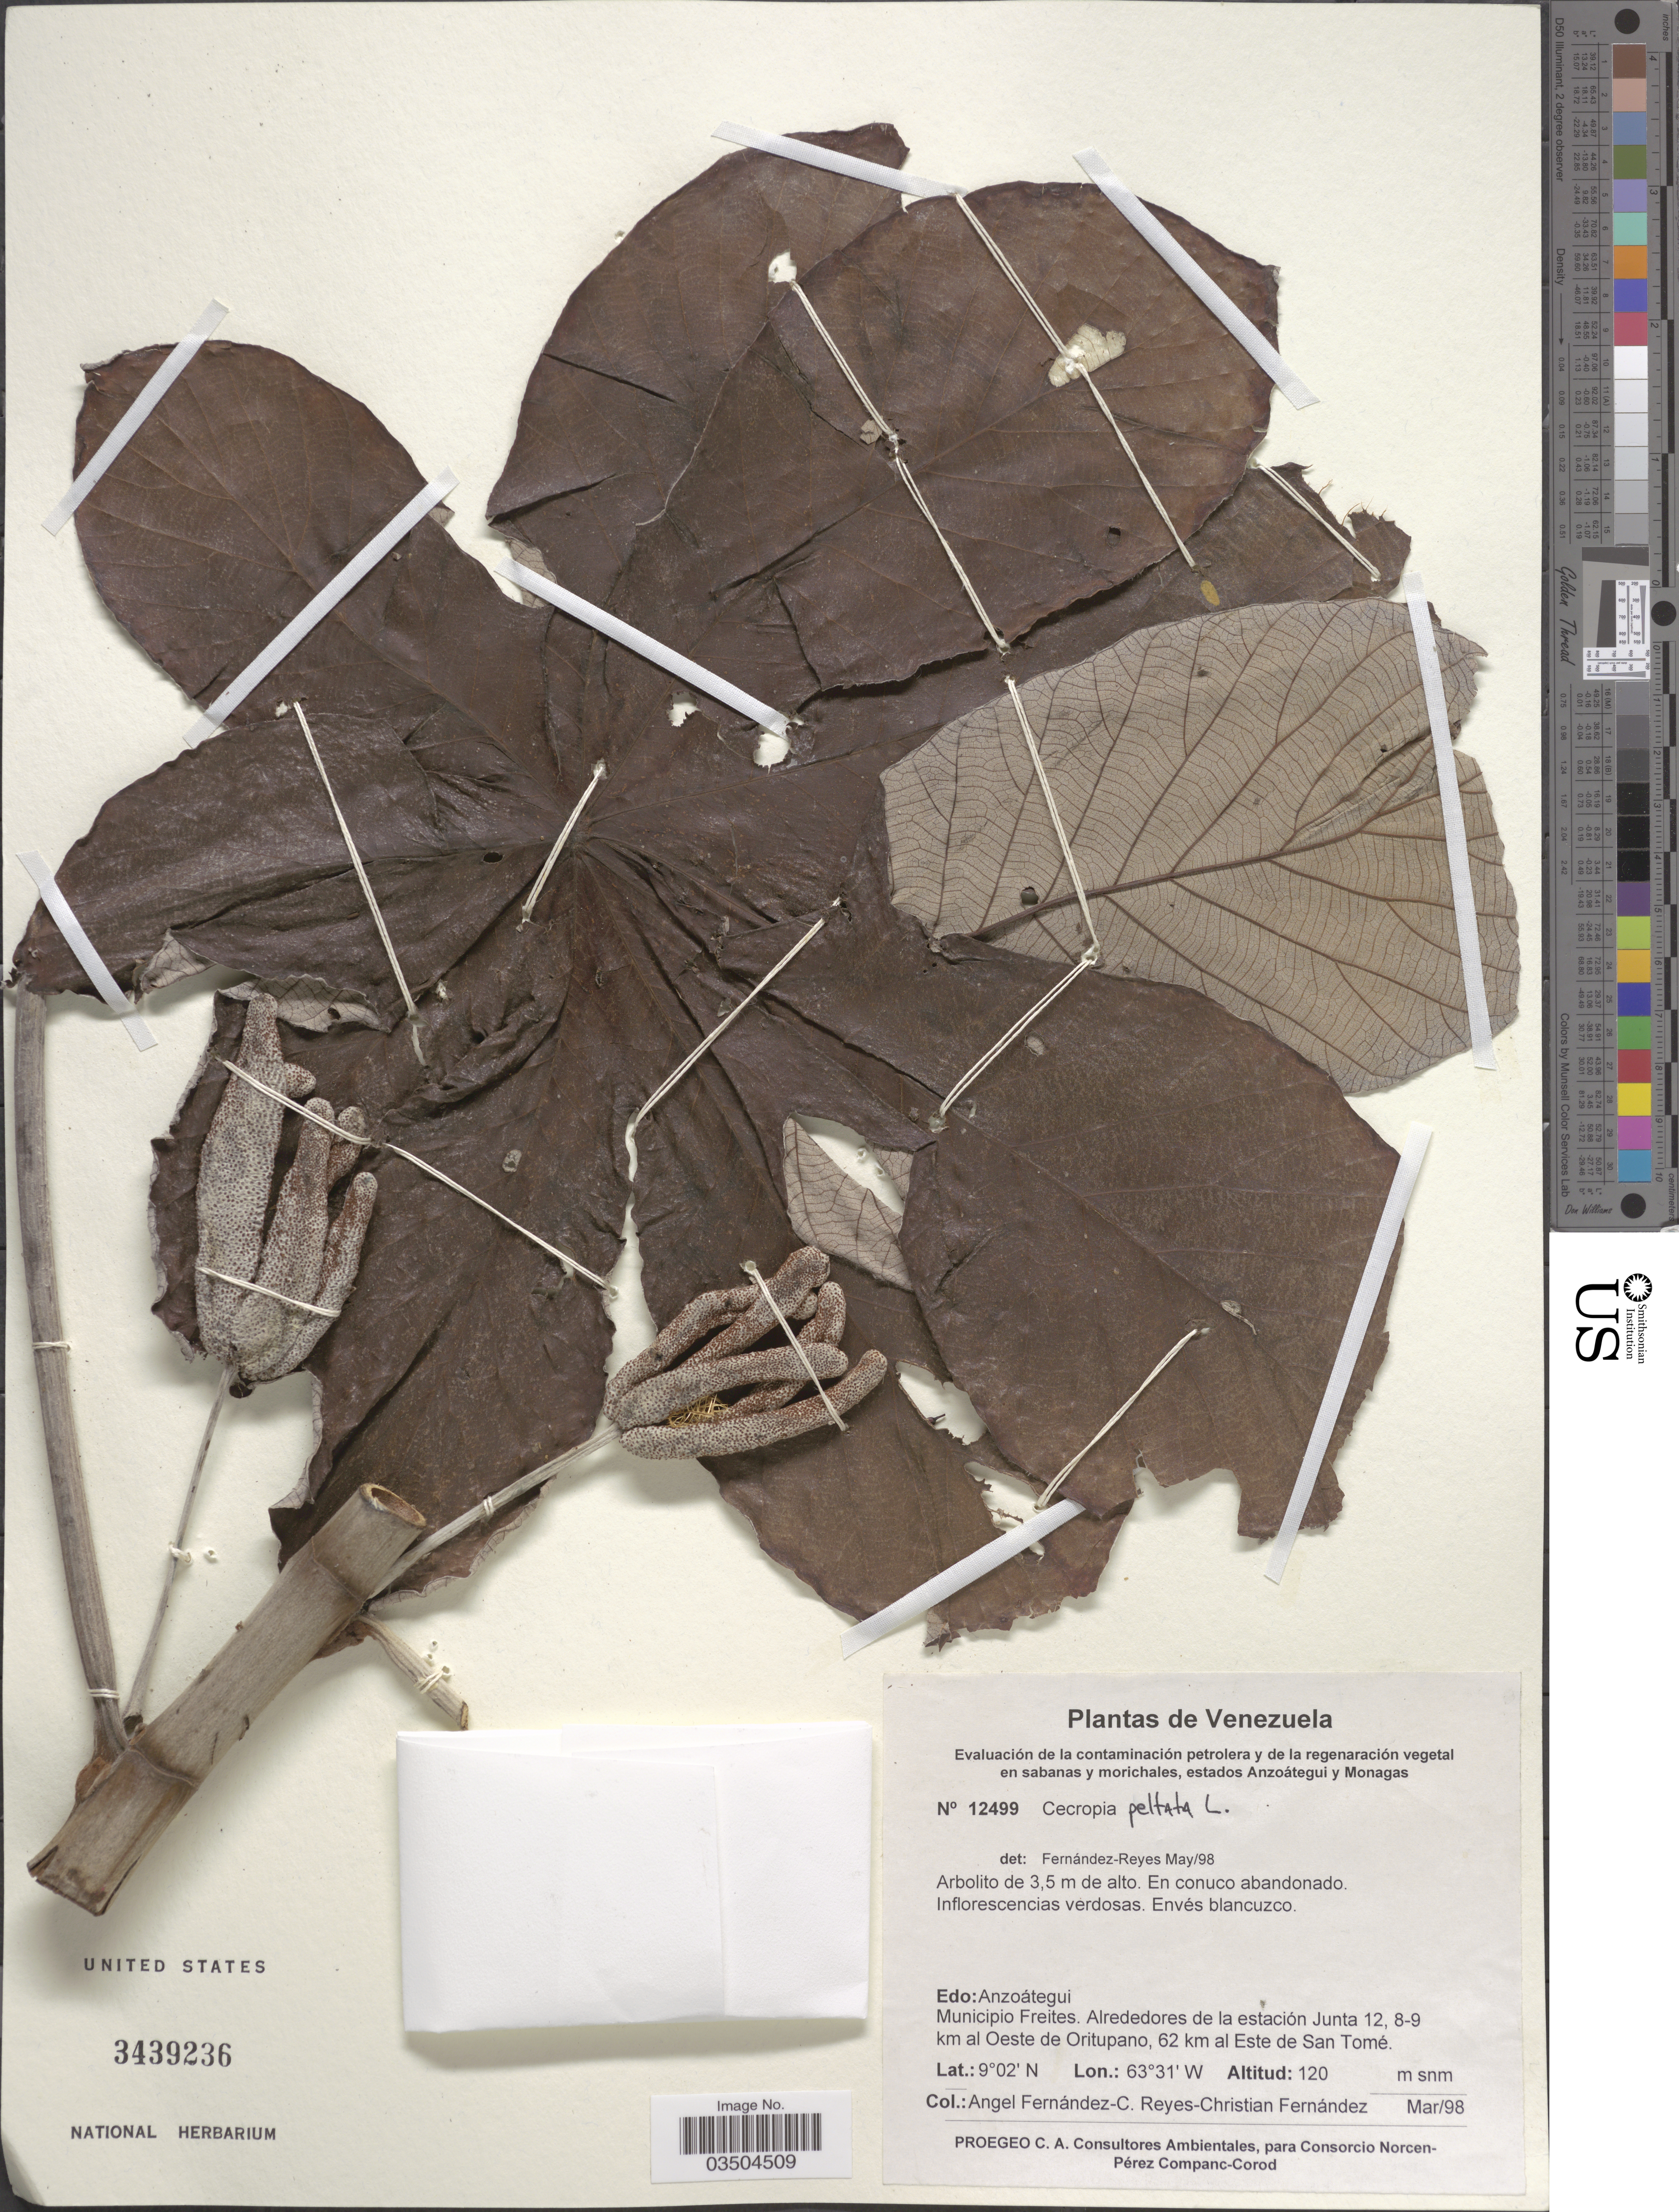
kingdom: Plantae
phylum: Tracheophyta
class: Magnoliopsida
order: Rosales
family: Urticaceae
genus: Cecropia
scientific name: Cecropia peltata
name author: L.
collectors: Á. Fernández, C. Reyes & C. Fernández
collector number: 12499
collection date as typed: Transcribed d/m/y: /3/98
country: Venezuela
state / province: Anzoategui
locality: Municipio Freites. Alrededores de la estación Junta 12, 8-9 km al Oeste de Oritupano, 62 km al Este de San Tomé.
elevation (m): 120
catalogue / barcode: US 3439236